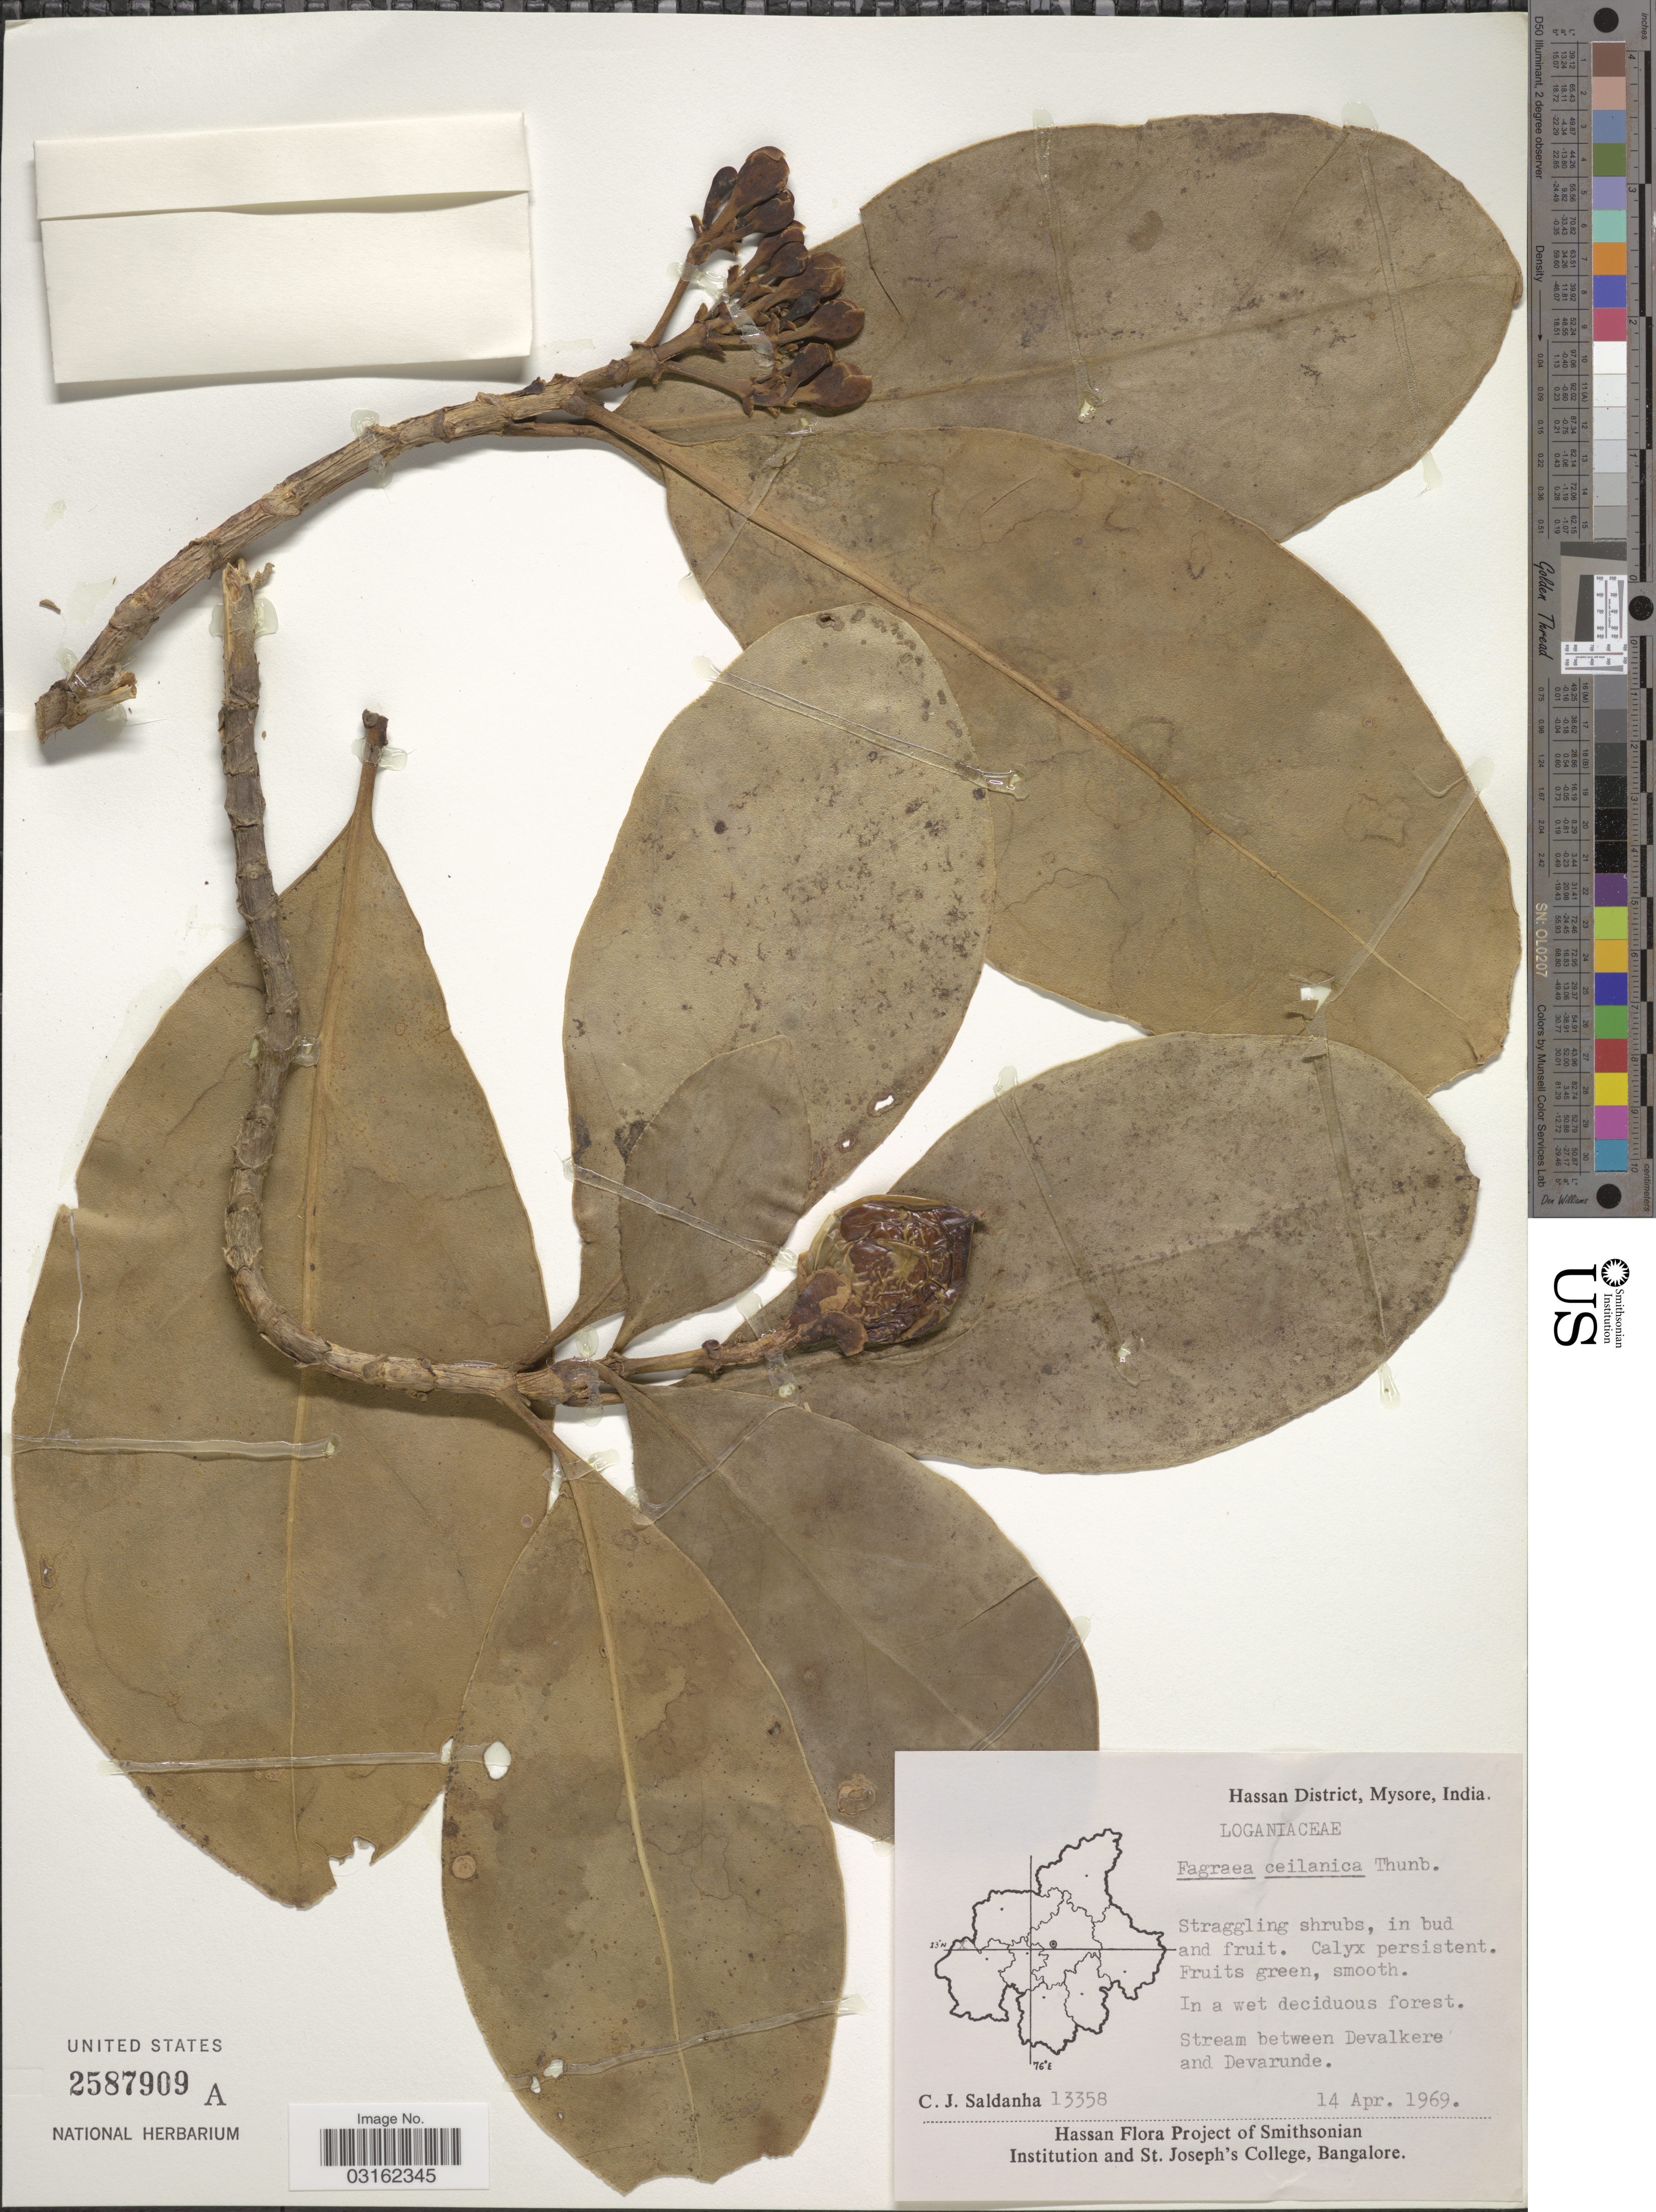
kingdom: Plantae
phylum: Tracheophyta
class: Magnoliopsida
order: Gentianales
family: Gentianaceae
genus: Fagraea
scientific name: Fagraea ceilanica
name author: Thunb.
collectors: C. J. Saldanha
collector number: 13358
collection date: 1969-04-14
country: India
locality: Hassan District, Mysore, Stream between Devalkere and Devarunde.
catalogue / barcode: US 2587909A